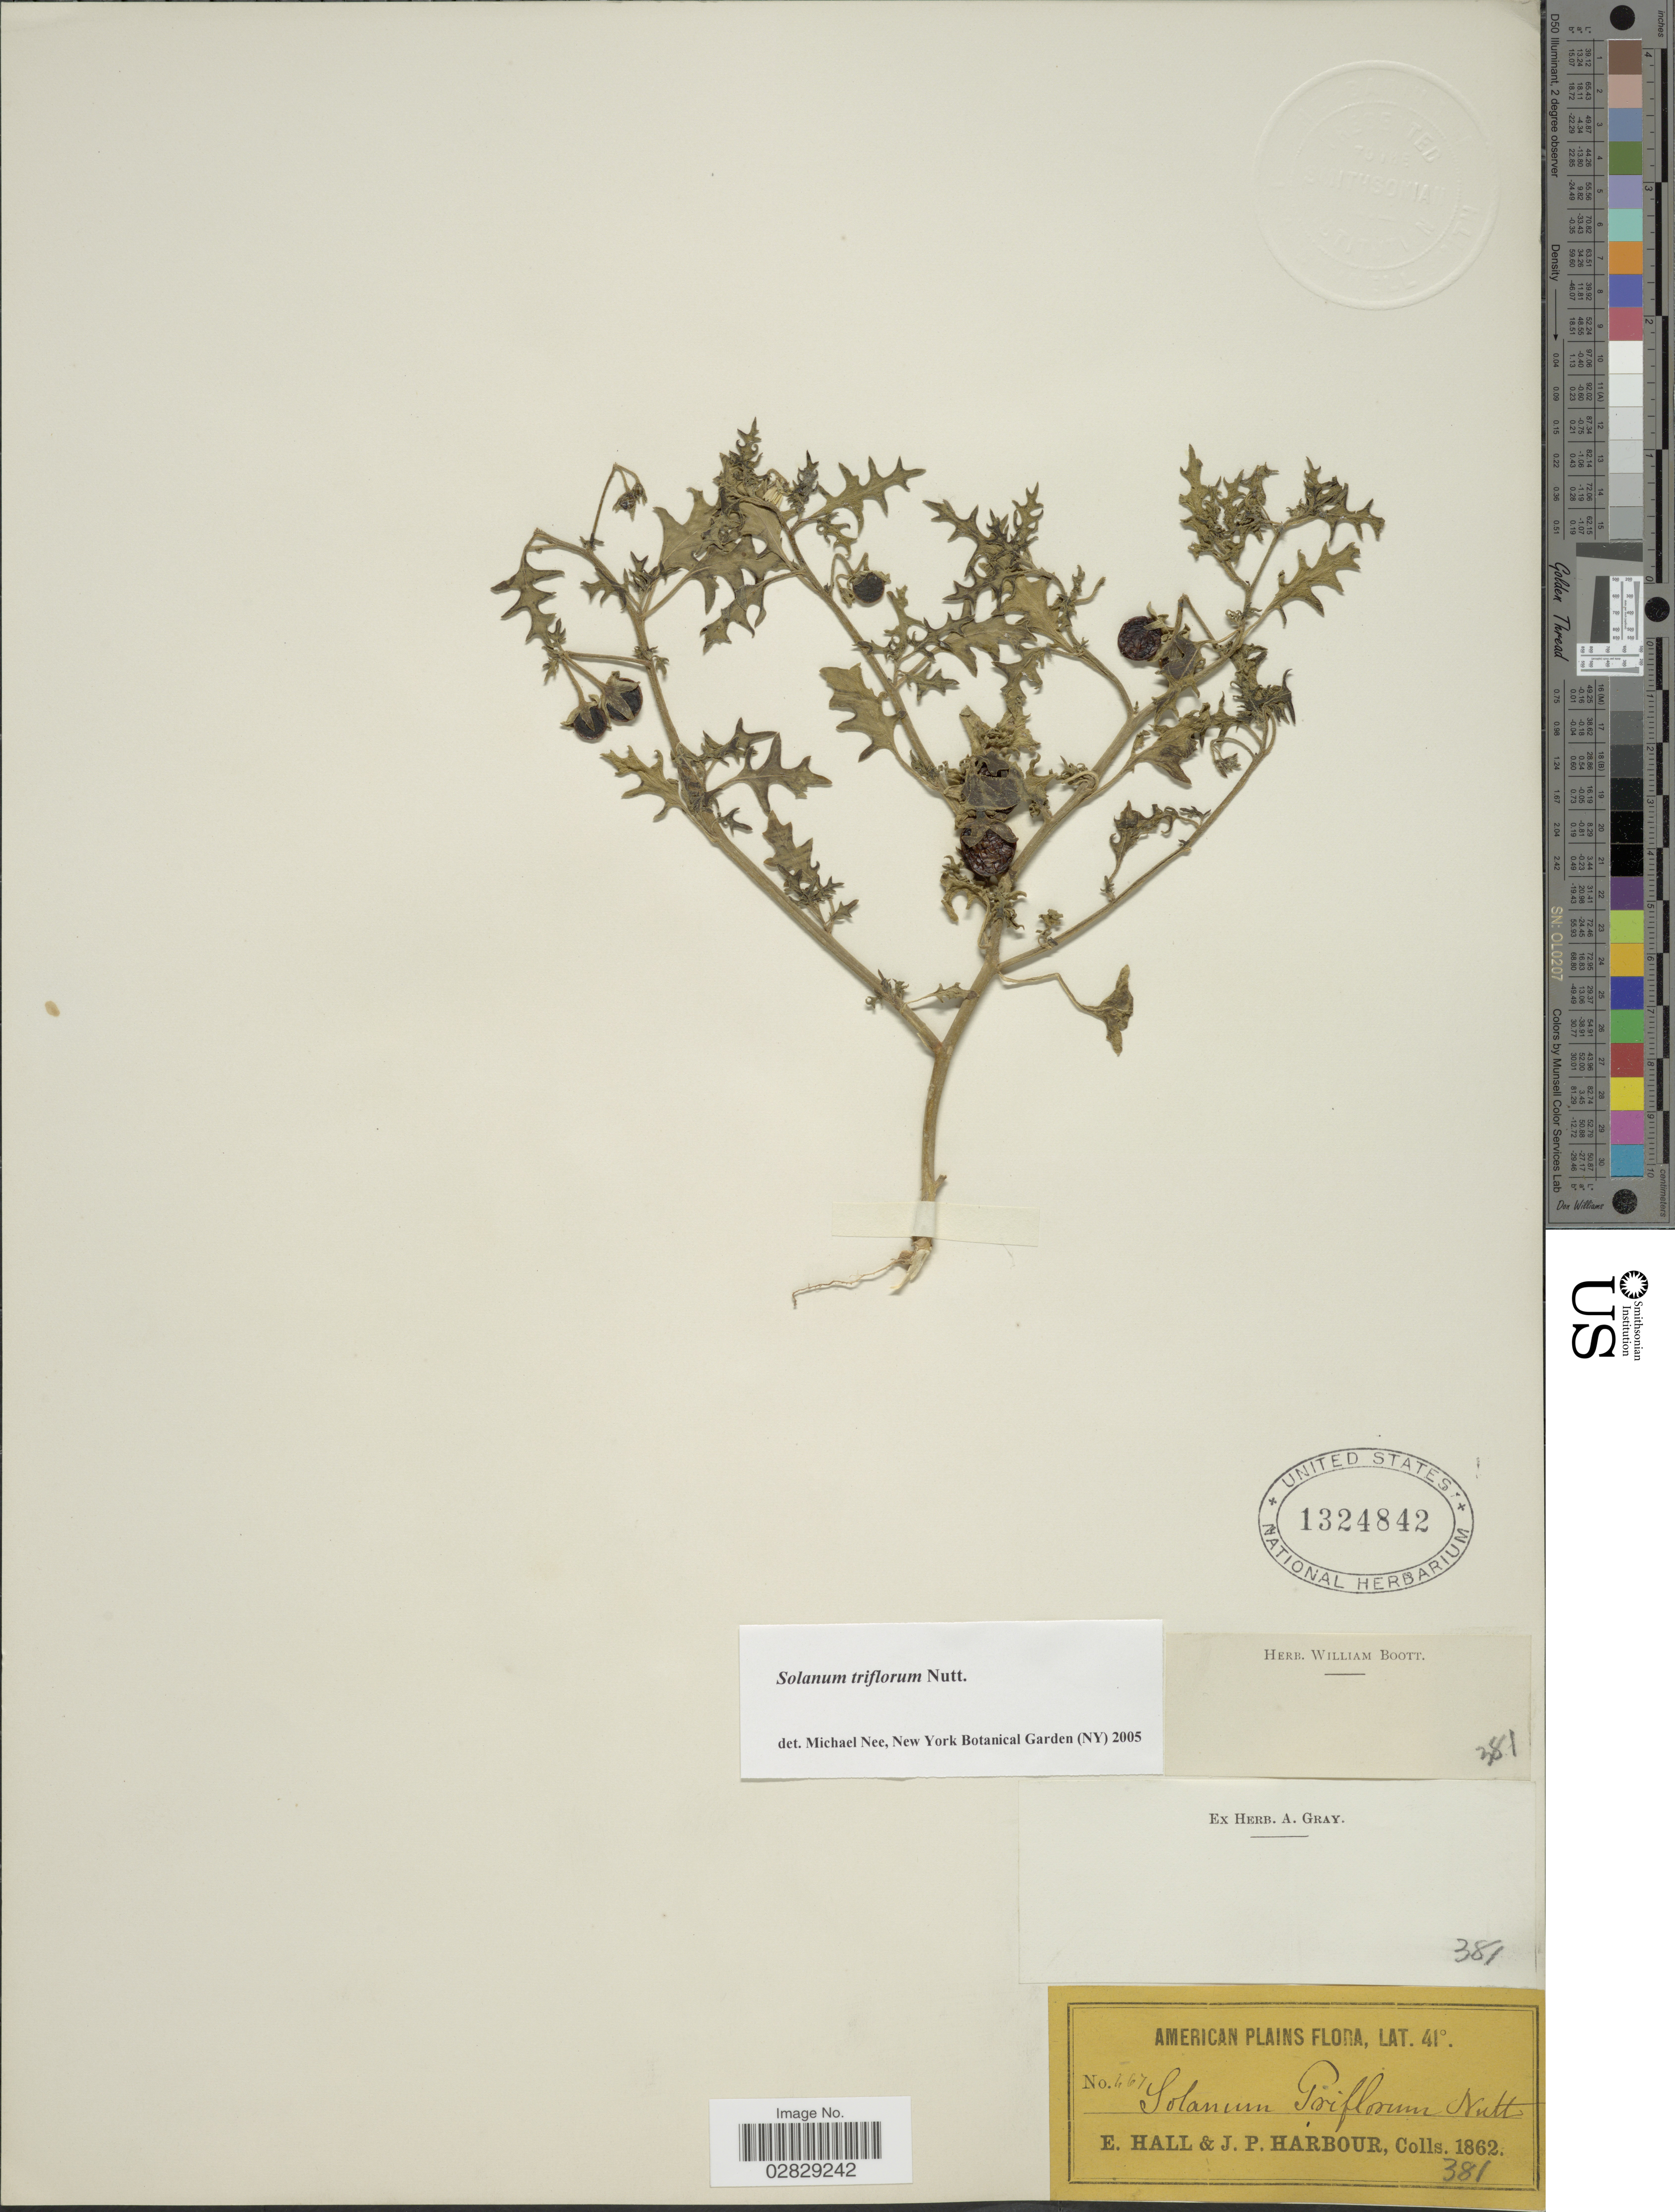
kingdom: Plantae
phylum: Tracheophyta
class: Magnoliopsida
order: Solanales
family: Solanaceae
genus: Solanum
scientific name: Solanum triflorum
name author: Nutt.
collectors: E. Hall & J. Harbour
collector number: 467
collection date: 1862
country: United States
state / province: Colorado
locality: American Plains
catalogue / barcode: US 1324842